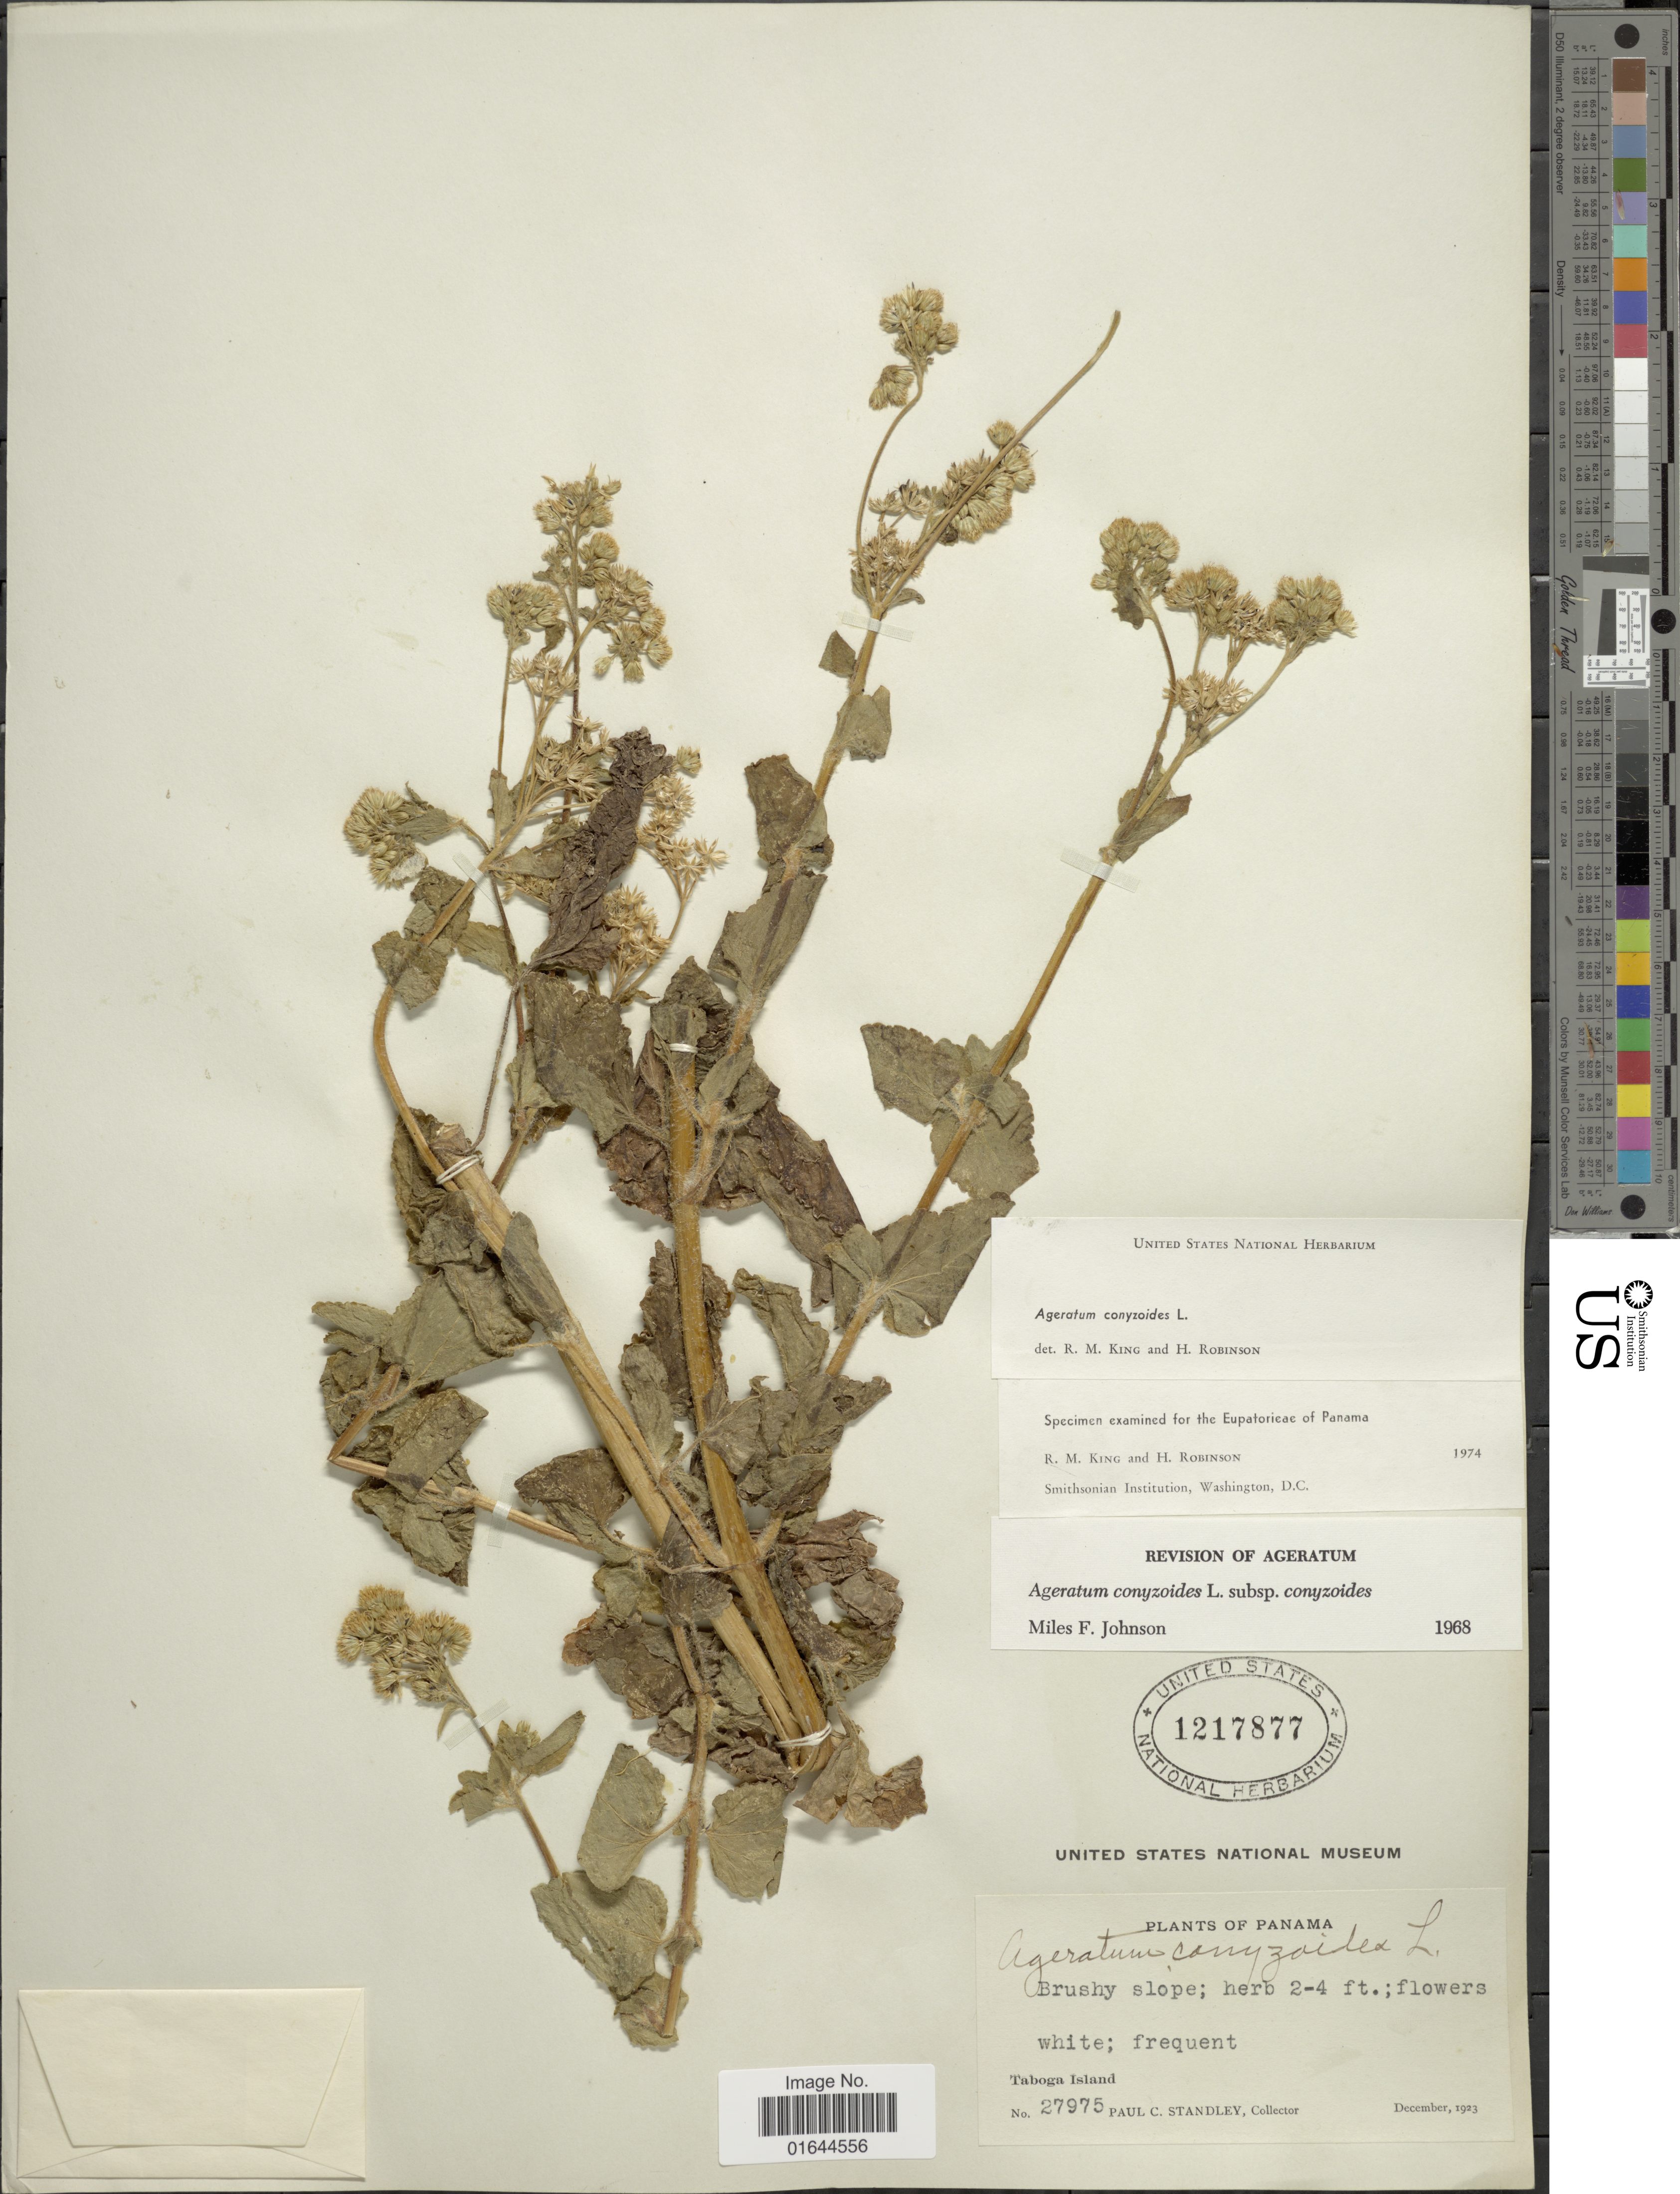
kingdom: Plantae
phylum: Tracheophyta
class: Magnoliopsida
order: Asterales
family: Asteraceae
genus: Ageratum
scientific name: Ageratum conyzoides subsp. conyzoides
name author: L.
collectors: P. C. Standley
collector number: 27975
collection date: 1923-12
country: Panama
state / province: Panamá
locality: Panama, Taboga Island.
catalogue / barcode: US 1217877